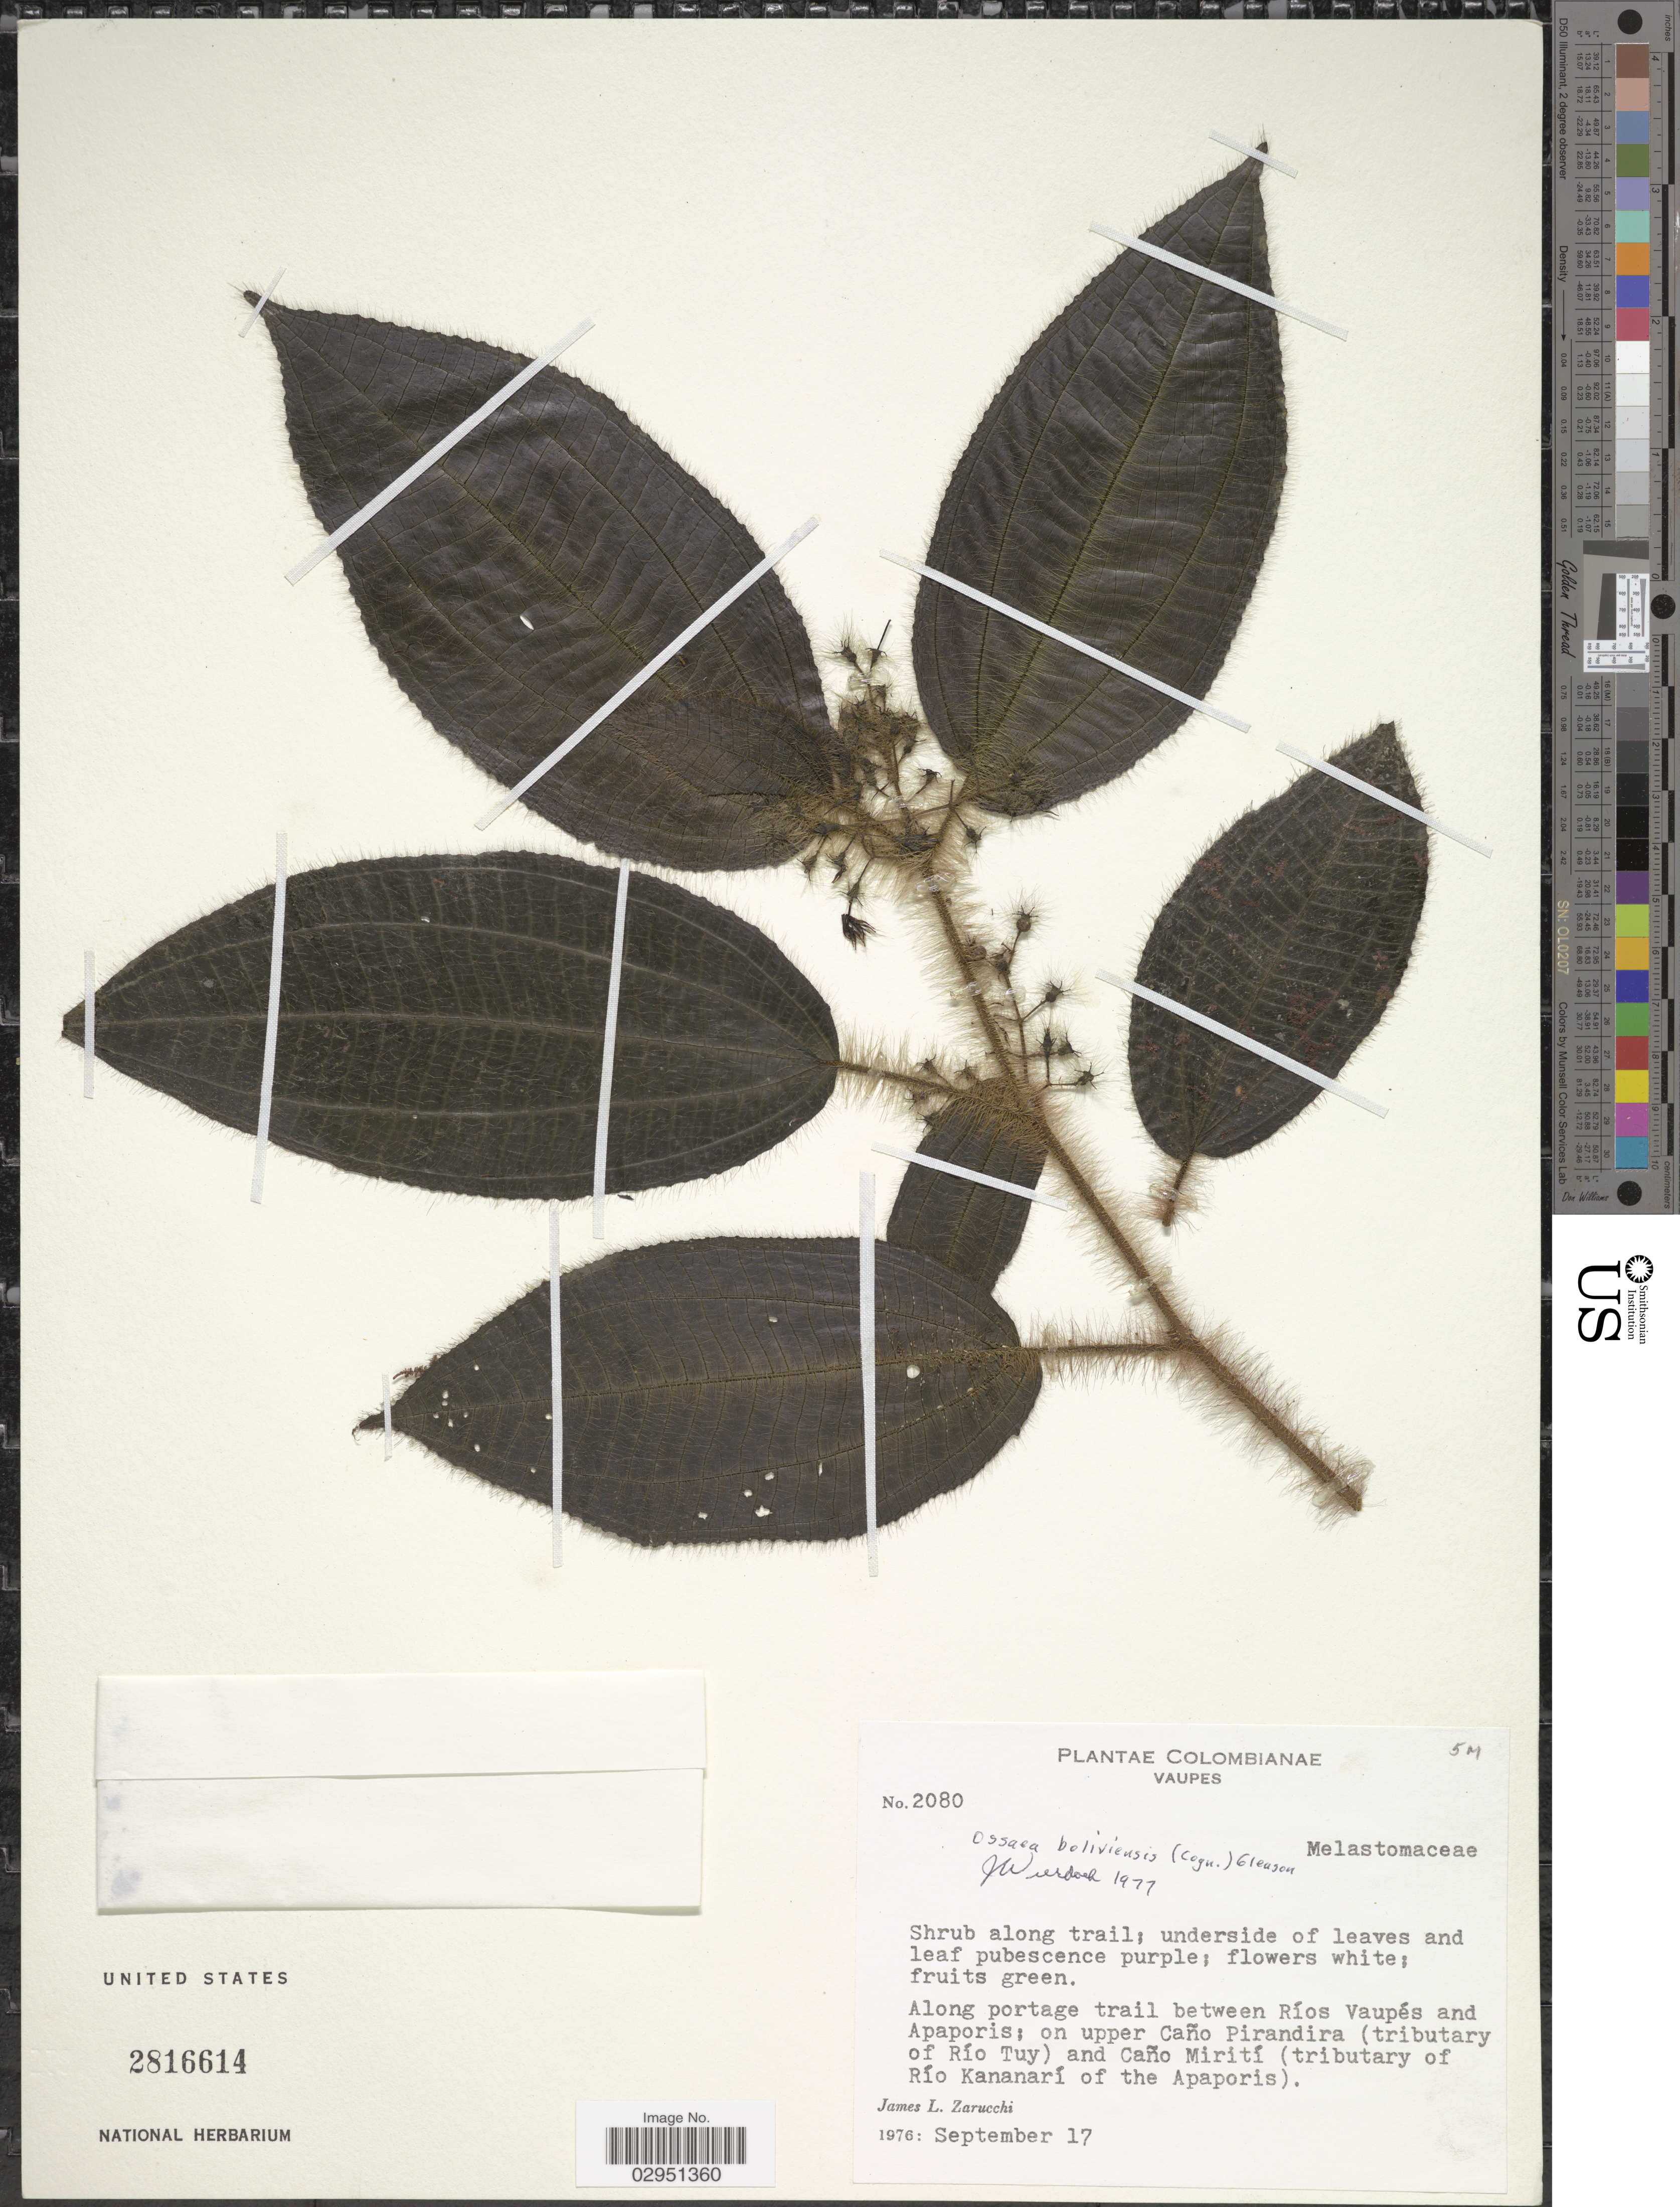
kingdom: Plantae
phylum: Tracheophyta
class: Magnoliopsida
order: Myrtales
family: Melastomataceae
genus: Ossaea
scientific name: Ossaea boliviensis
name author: (Cogn.) Gleason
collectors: J. L. Zarucchi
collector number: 2080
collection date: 1976-09-17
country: Colombia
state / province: Vaupés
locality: Along portage trail between Ríos Vaupés and Apaporis: on upper Caño Pirandira (tributary of Río Tuy) and Caño Mirití (tributary of Río Kananarí of the Apaporis).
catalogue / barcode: US 2816614